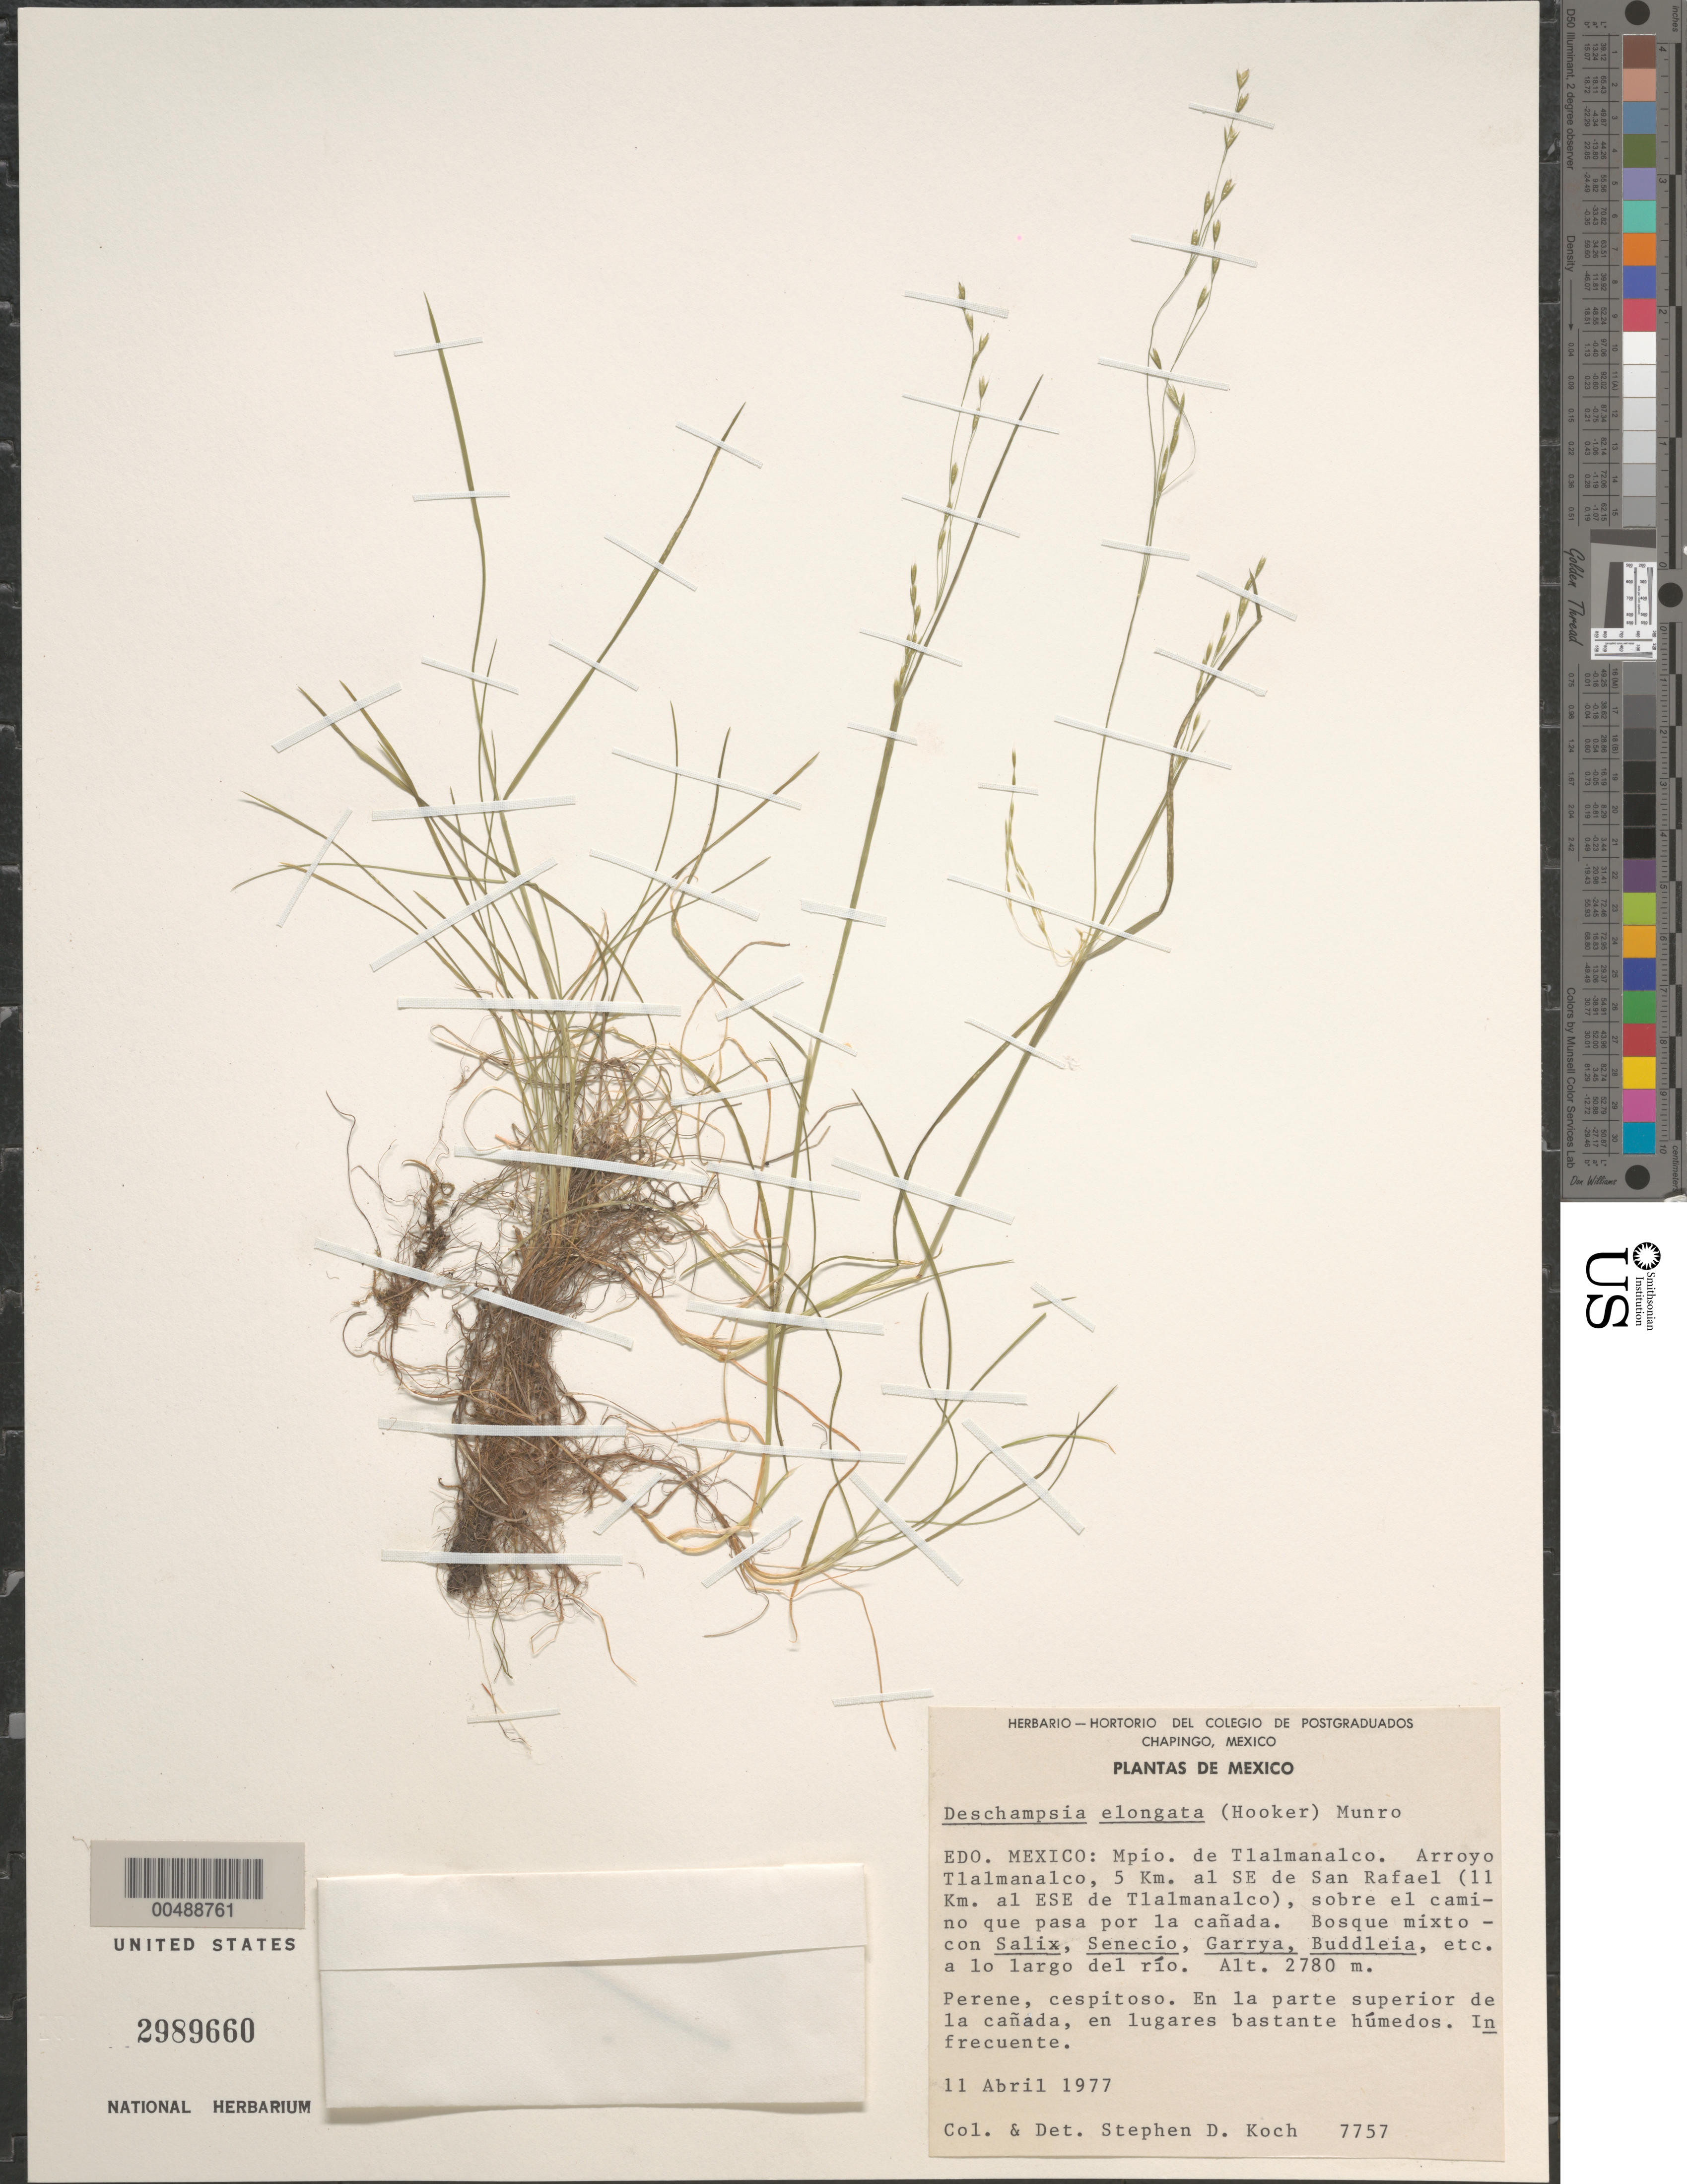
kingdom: Plantae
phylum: Tracheophyta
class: Liliopsida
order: Poales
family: Poaceae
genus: Deschampsia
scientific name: Deschampsia elongata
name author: (Hook.) Munro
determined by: Koch, S. D.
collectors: S. D. Koch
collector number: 7757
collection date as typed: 11 Apr 1977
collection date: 1977-04-11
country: Mexico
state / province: Mexico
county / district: Tlalmanalco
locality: Arroyo Tlalmanalco, 5 km SE of San Rafael (11 km al ESE of Tlalmanalco)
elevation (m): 2780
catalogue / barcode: US 2989660